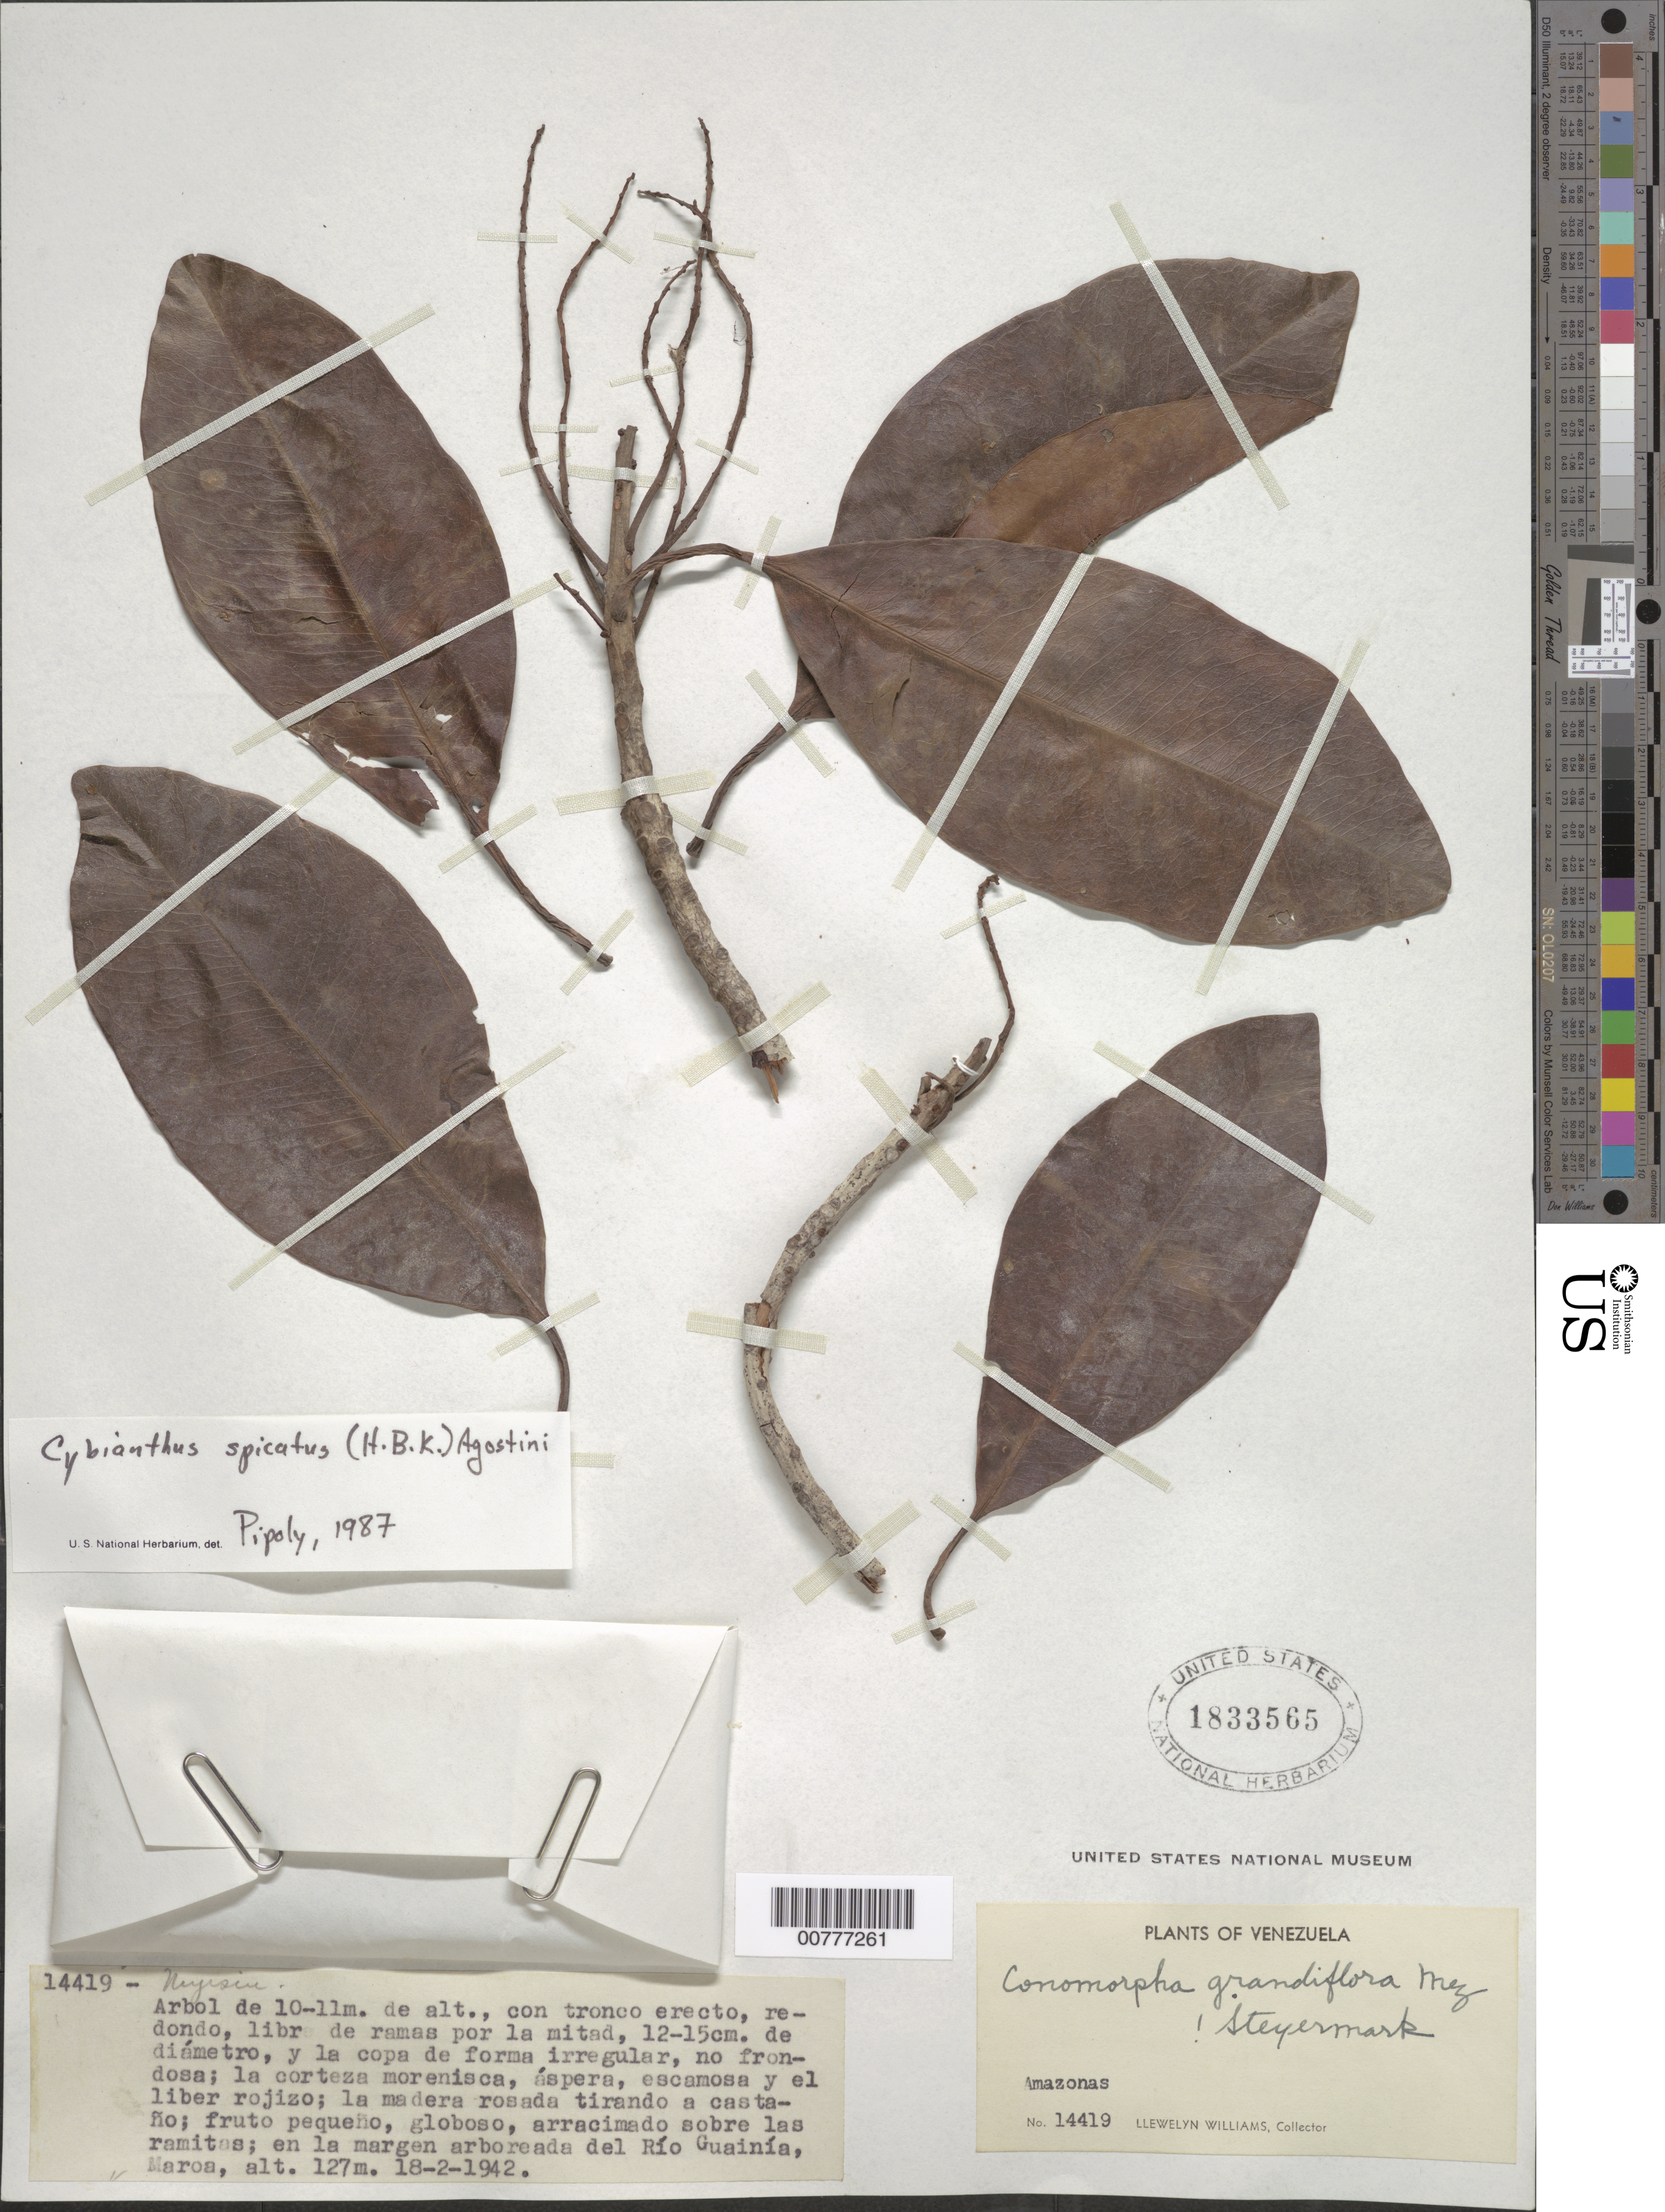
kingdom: Plantae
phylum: Tracheophyta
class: Magnoliopsida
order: Ericales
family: Primulaceae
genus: Cybianthus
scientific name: Cybianthus spicatus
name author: (Kunth) G. Agostini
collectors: Ll. Williams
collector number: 14419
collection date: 1942-02-18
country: Venezuela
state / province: Amazonas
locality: En la margen arboreada del Río Guinía, Maroa.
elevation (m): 127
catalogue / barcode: US 1833565